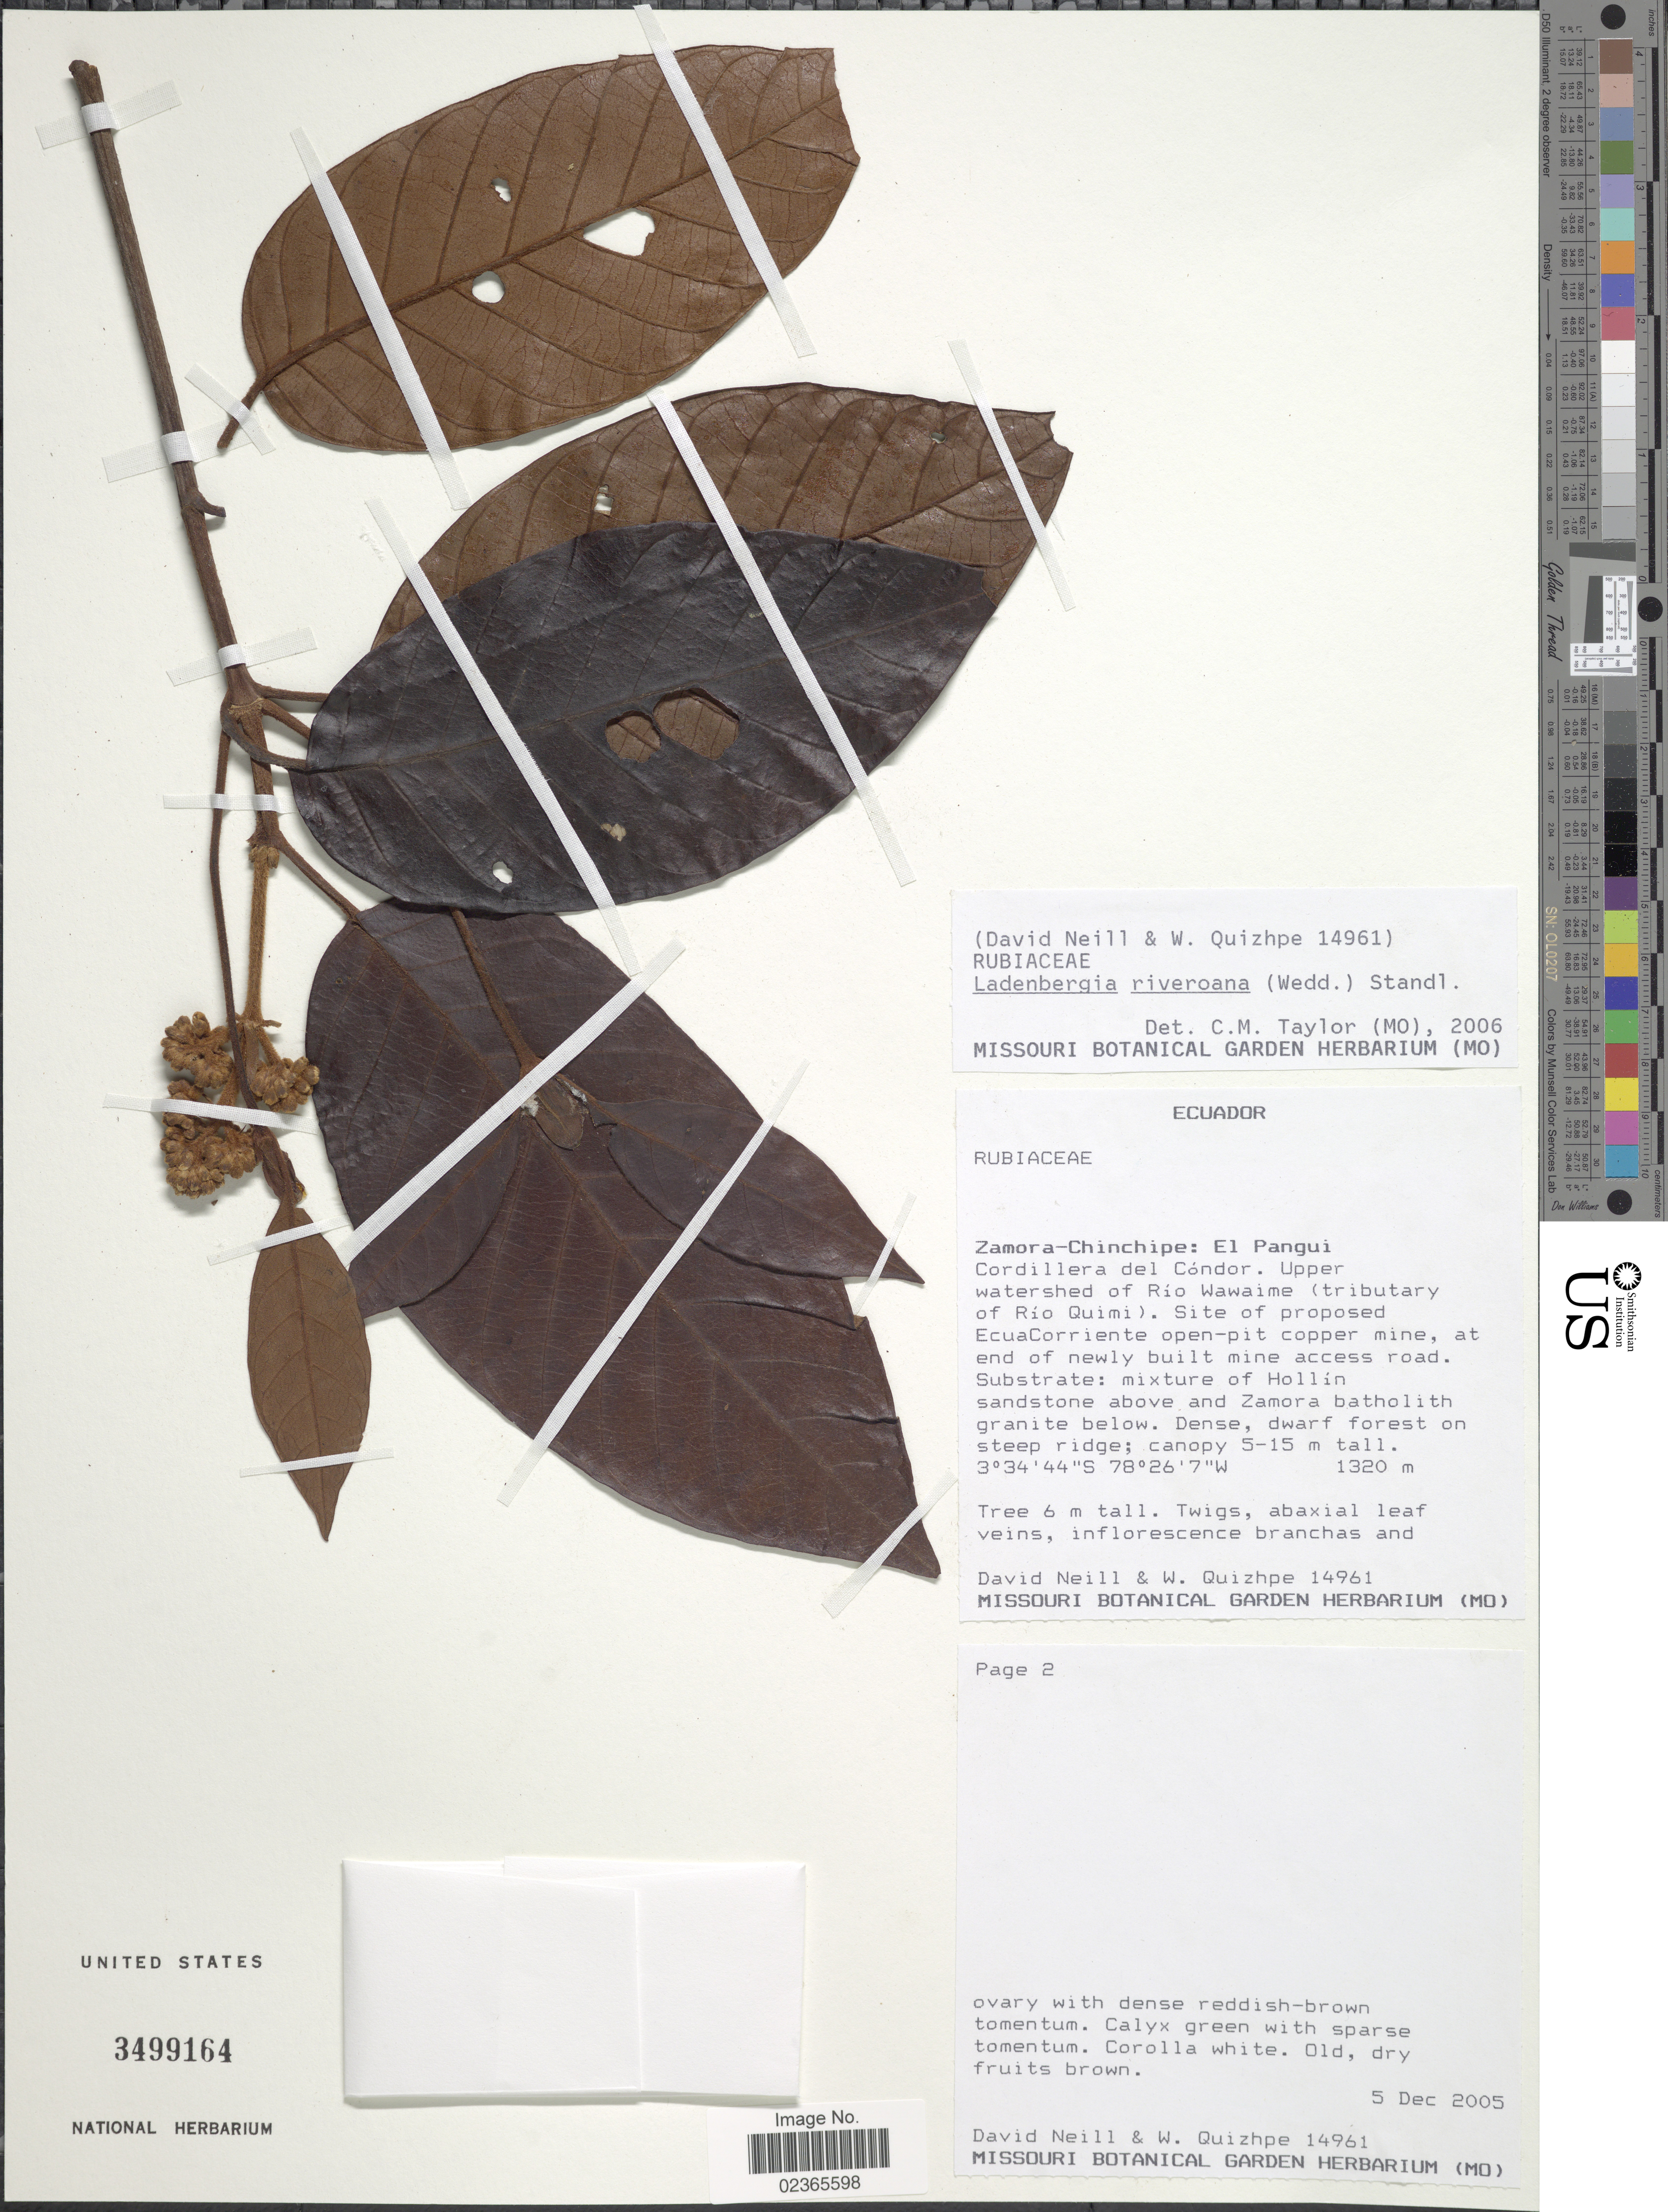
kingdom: Plantae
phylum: Tracheophyta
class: Magnoliopsida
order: Gentianales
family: Rubiaceae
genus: Ladenbergia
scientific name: Ladenbergia riveroana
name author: (Wedd.) Standl.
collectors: D. A. Neill & W. Quizhpe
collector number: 14961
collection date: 2005-12-05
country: Ecuador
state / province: Zamora-Chinchipe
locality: El Pangui, Cordillera del Condor. Upper watershed of Rio Wawaime (tributary of Rio Quimi). Site of proposed EcuaCorriente open-pit copper mine, at end of newly built mine access road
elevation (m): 1320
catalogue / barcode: US 3499164